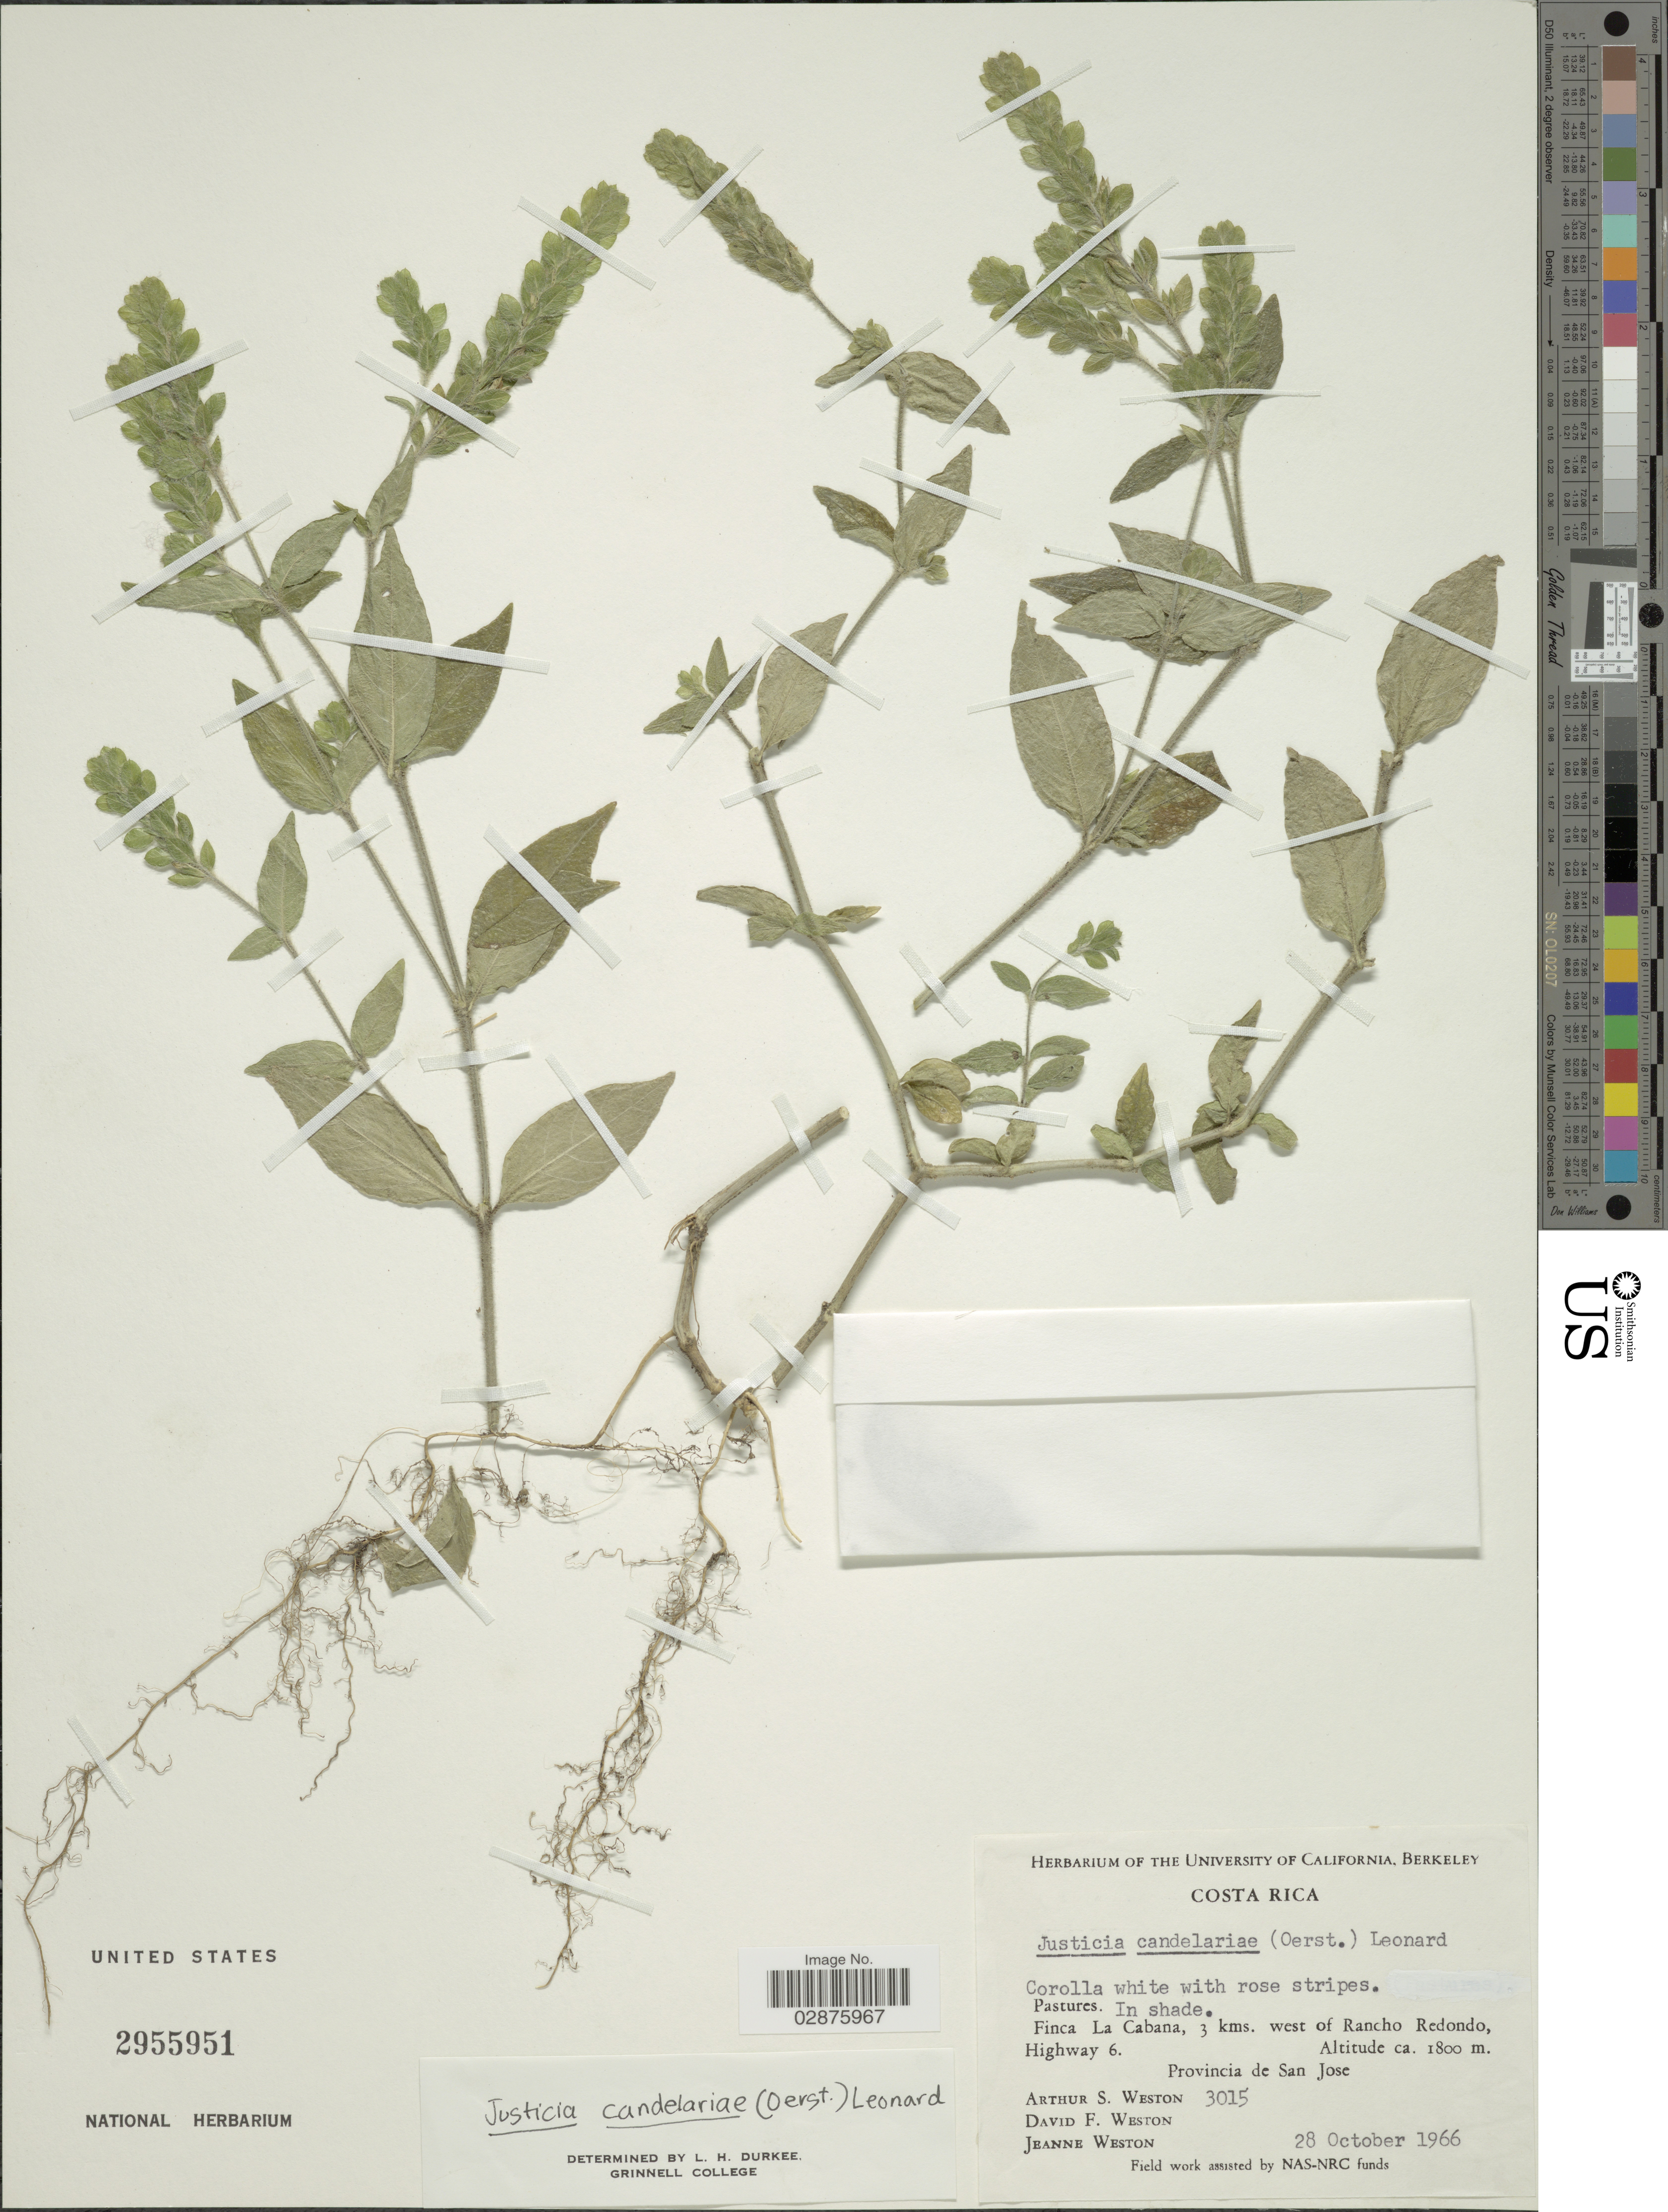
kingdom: Plantae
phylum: Tracheophyta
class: Magnoliopsida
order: Lamiales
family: Acanthaceae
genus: Justicia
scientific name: Justicia candelariae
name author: (Oerst.) Leonard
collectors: A. Weston, D. Weston & J. Weston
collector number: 3015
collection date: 1966-10-28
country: Costa Rica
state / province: San José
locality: Finca La Cabana, 3 kms. west of Rancho Redondo, Highway 6.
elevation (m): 1800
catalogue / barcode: US 2955951